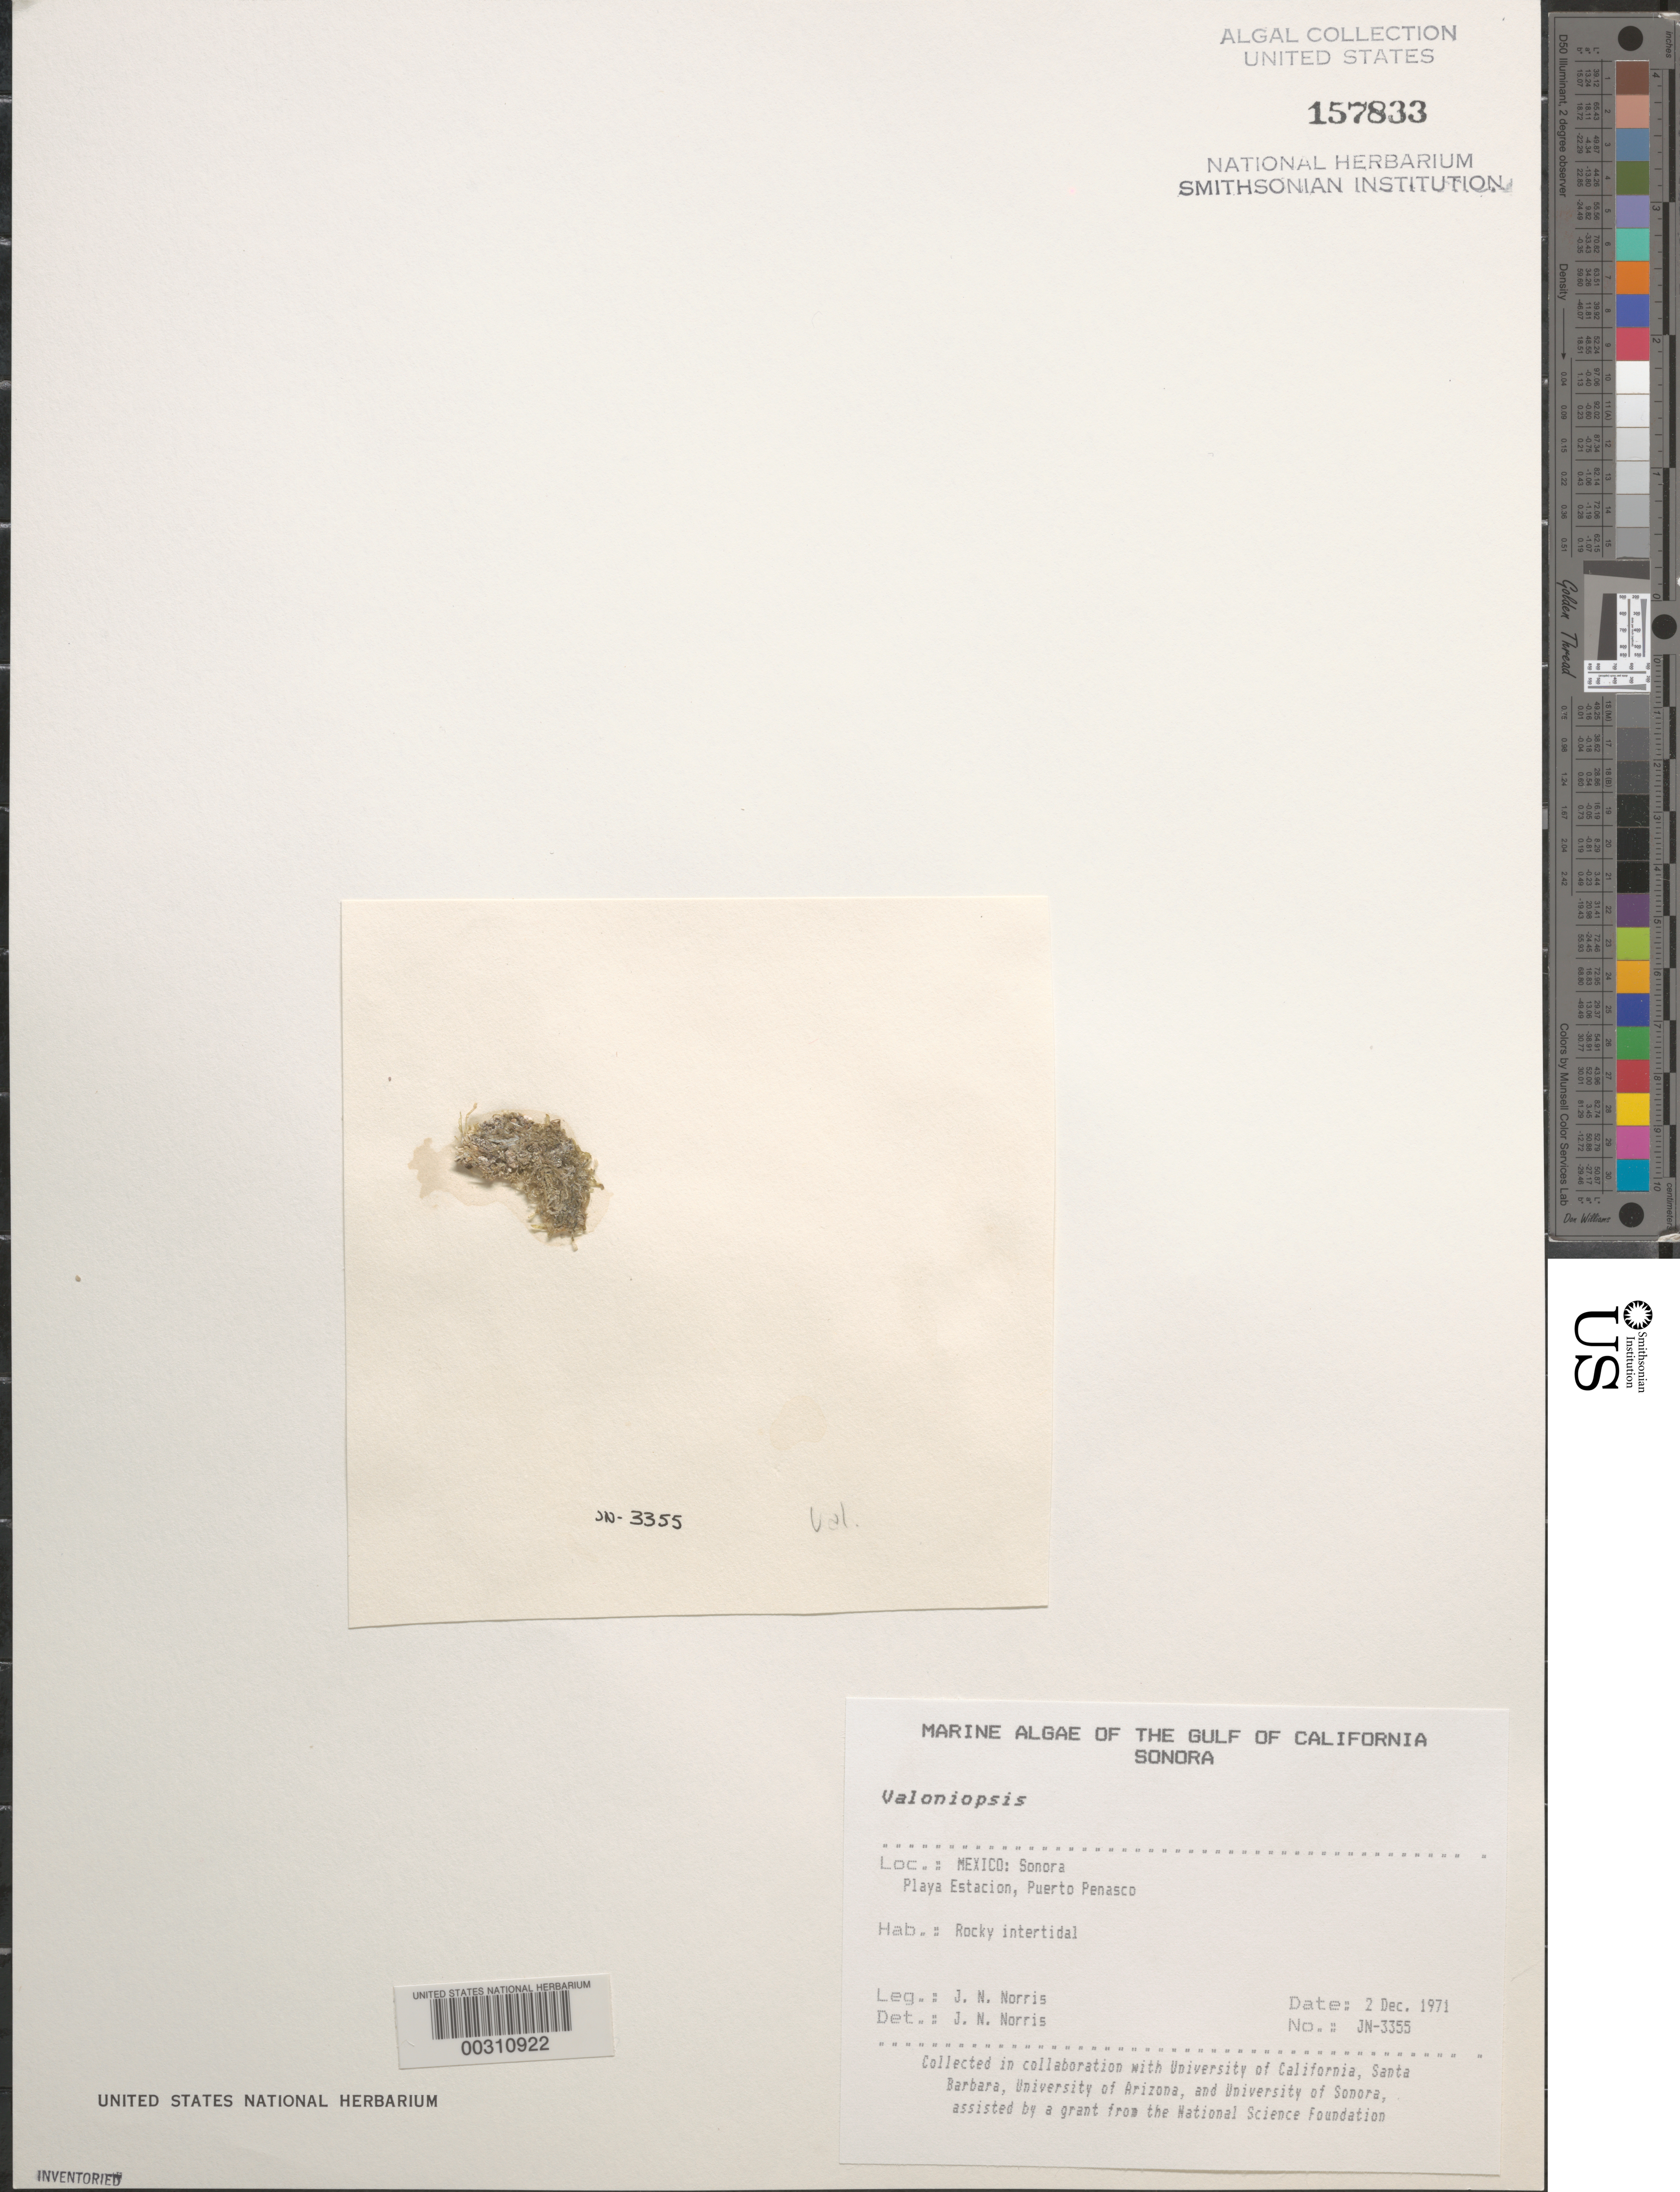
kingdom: Plantae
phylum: Chlorophyta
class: Ulvophyceae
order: Siphonocladales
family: Valoniaceae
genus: Valoniopsis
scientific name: Valoniopsis sp.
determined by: Norris, James N.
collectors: J. N. Norris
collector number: JN-3355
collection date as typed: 02 Dec 1971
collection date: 1971-12-02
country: Mexico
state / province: Sonora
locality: Playa Estacion, Puerto Penasco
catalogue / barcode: US 157833